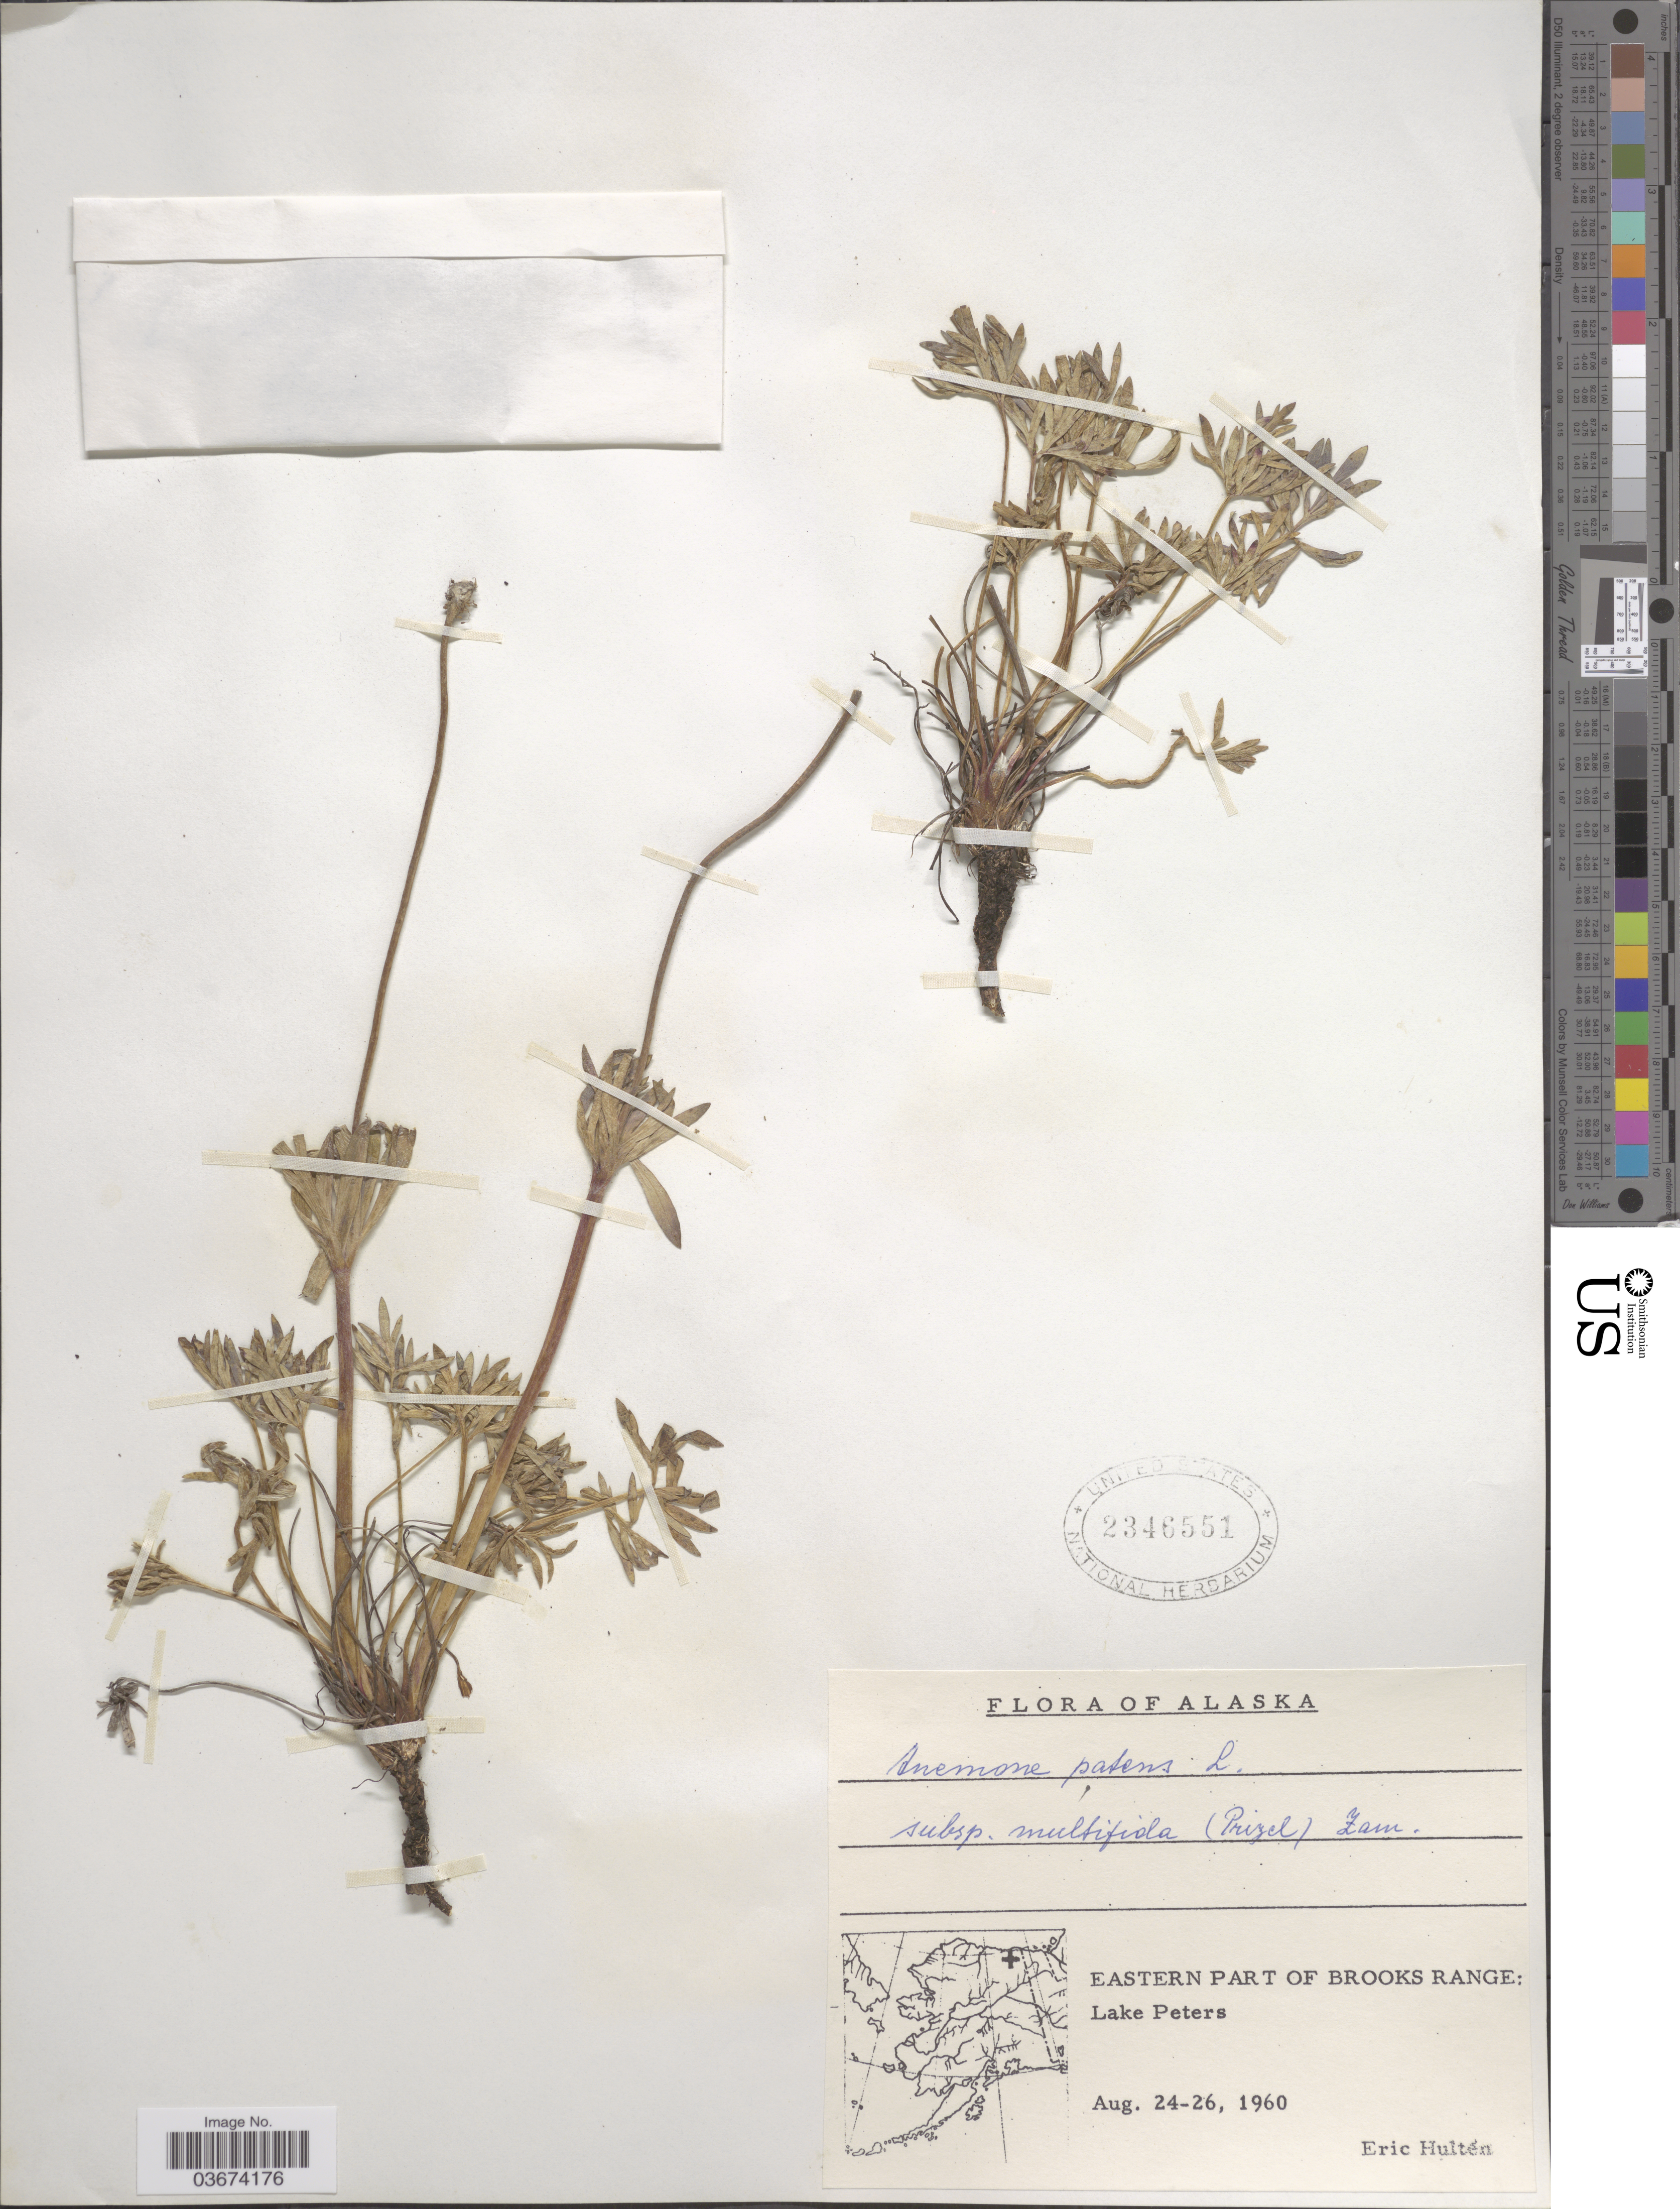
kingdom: Plantae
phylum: Tracheophyta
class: Magnoliopsida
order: Ranunculales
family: Ranunculaceae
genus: Anemone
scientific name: Anemone drummondii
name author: S. Watson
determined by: Strong, Mark T., (BOT), Smithsonian Institution - National Museum of Natural History (UNITED STATES)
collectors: E. G. Hultén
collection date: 1960-08-24/1960-08-26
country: United States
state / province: Alaska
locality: Eastern part of Brooks Range: Lake Peters.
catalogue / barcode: US 2346551